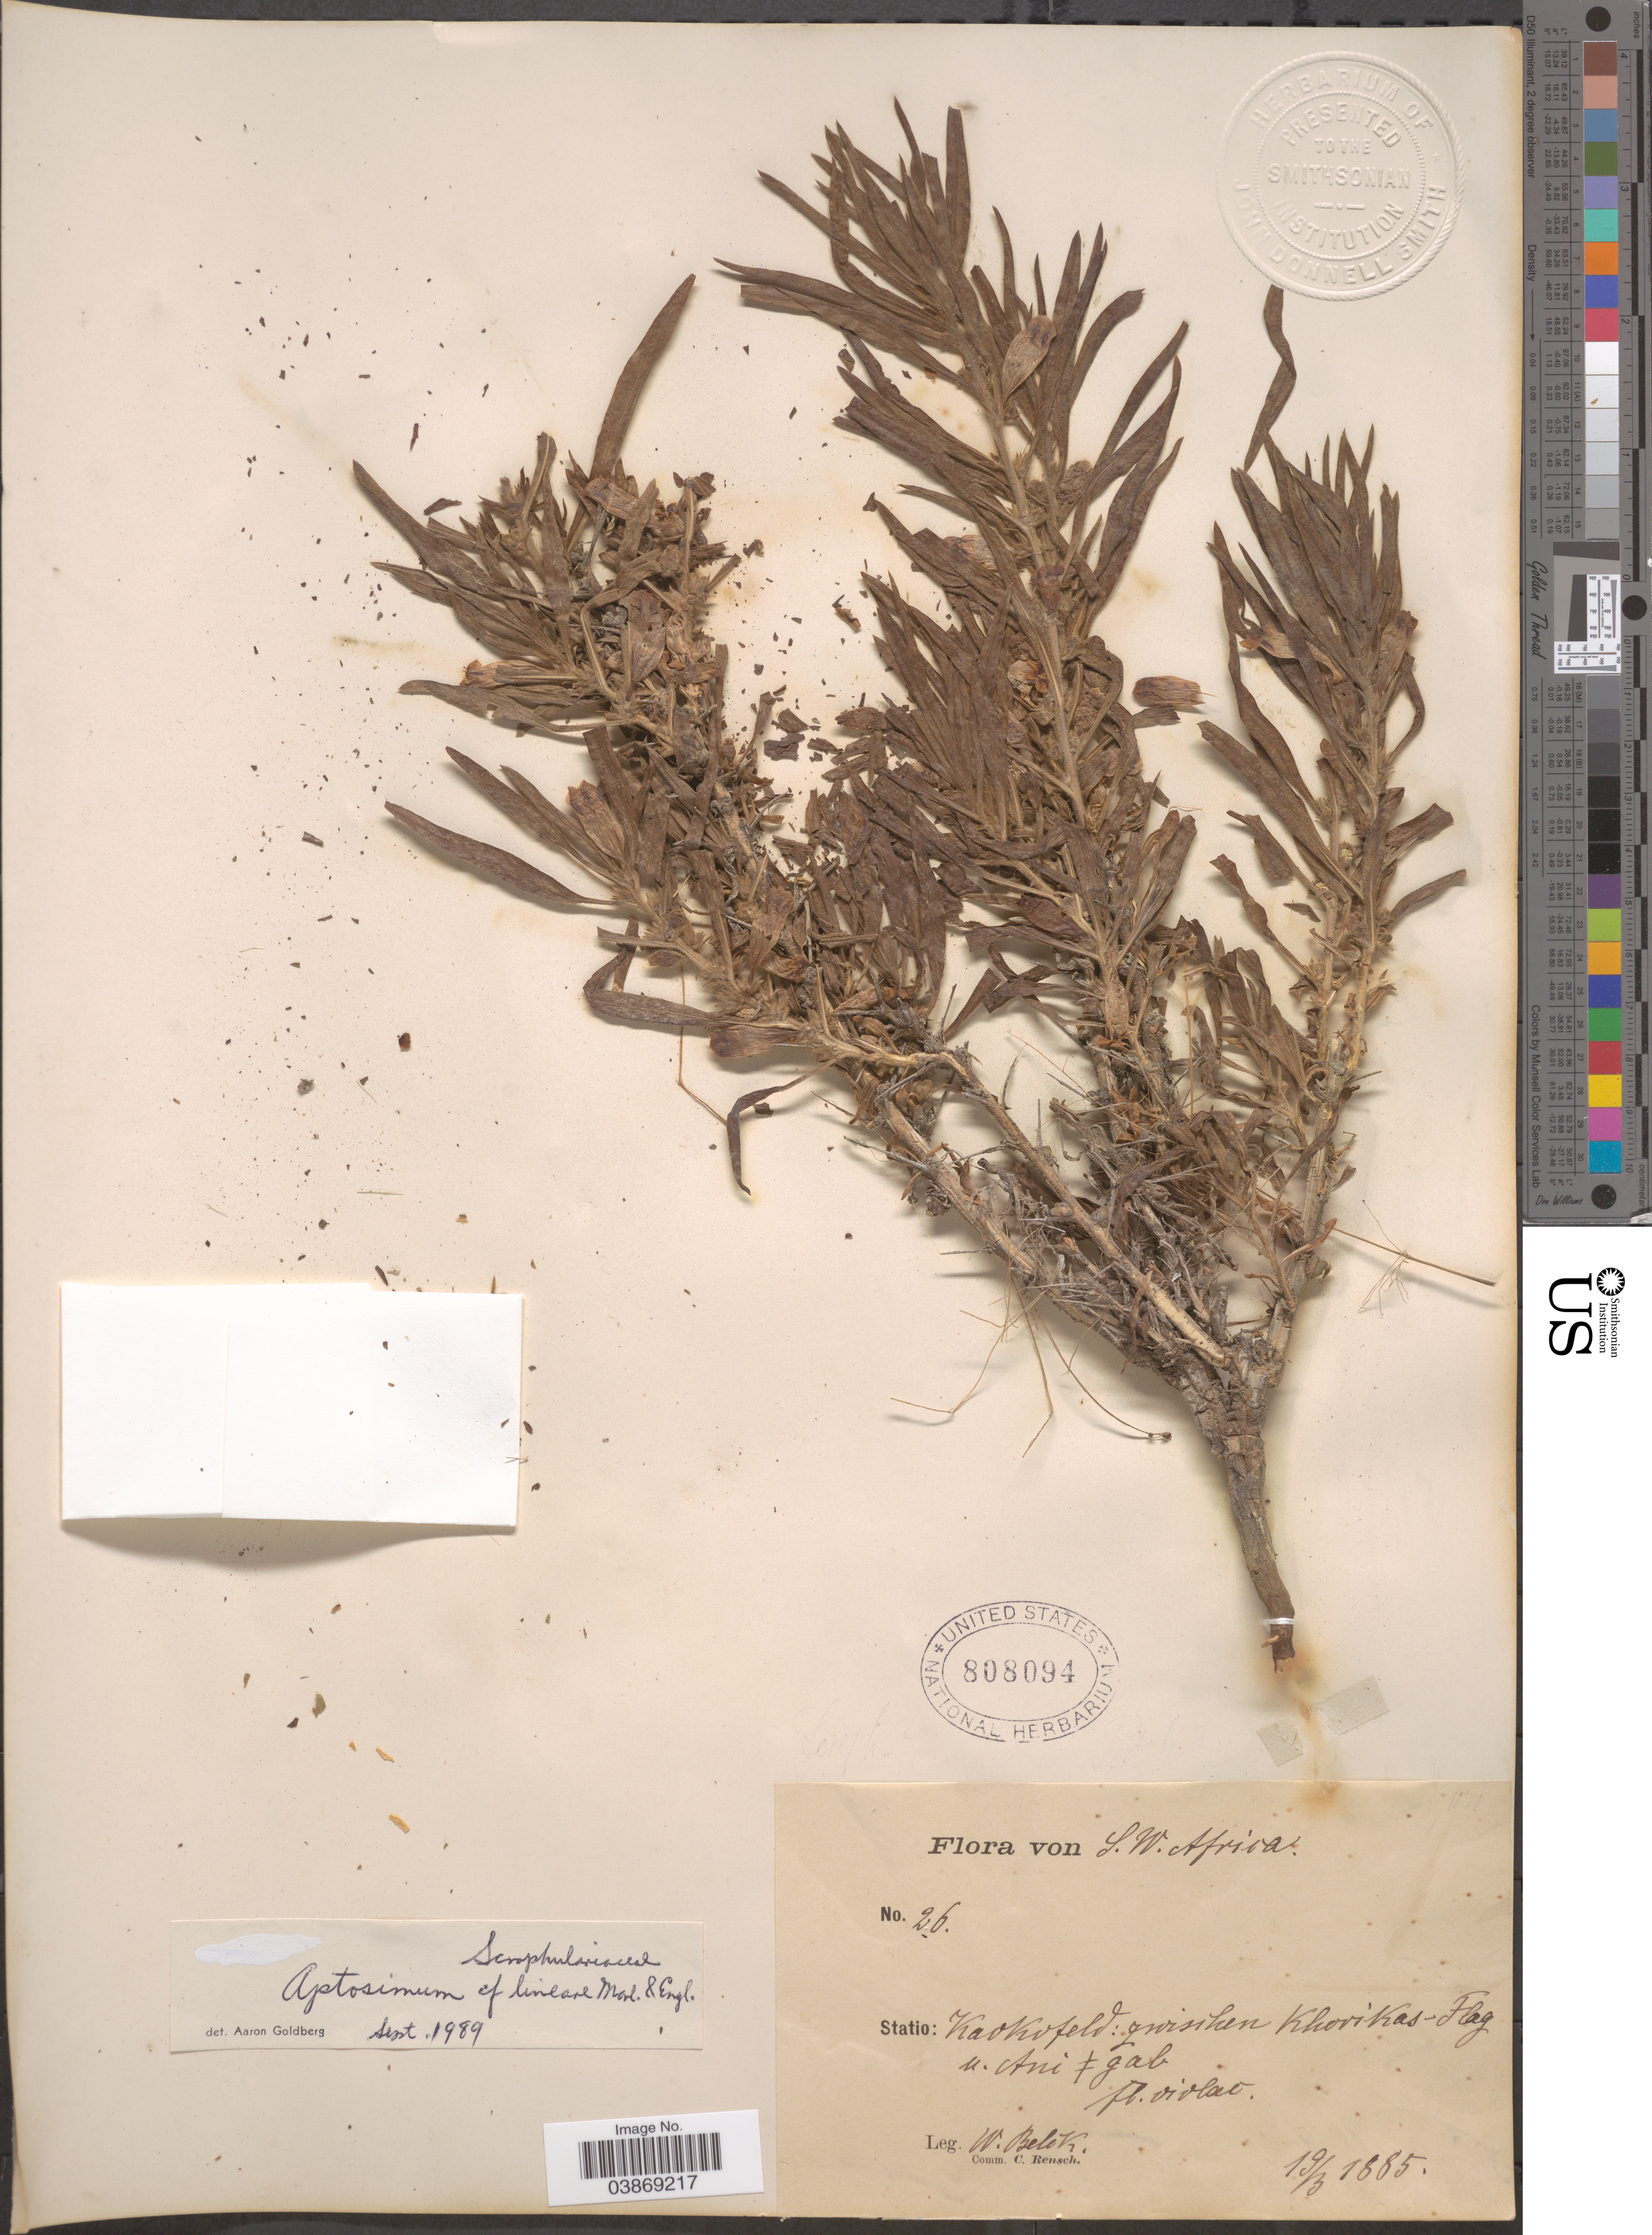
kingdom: Plantae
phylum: Tracheophyta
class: Magnoliopsida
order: Lamiales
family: Scrophulariaceae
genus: Aptosimum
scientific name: Aptosimum lineare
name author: Marloth & Engl.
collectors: W. Belek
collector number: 26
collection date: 1885-03-19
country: Namibia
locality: S.W. Africa. Statio: Kaokoveld: zwischen Khorikas-Flag u. Ani = gab.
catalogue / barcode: US 808094